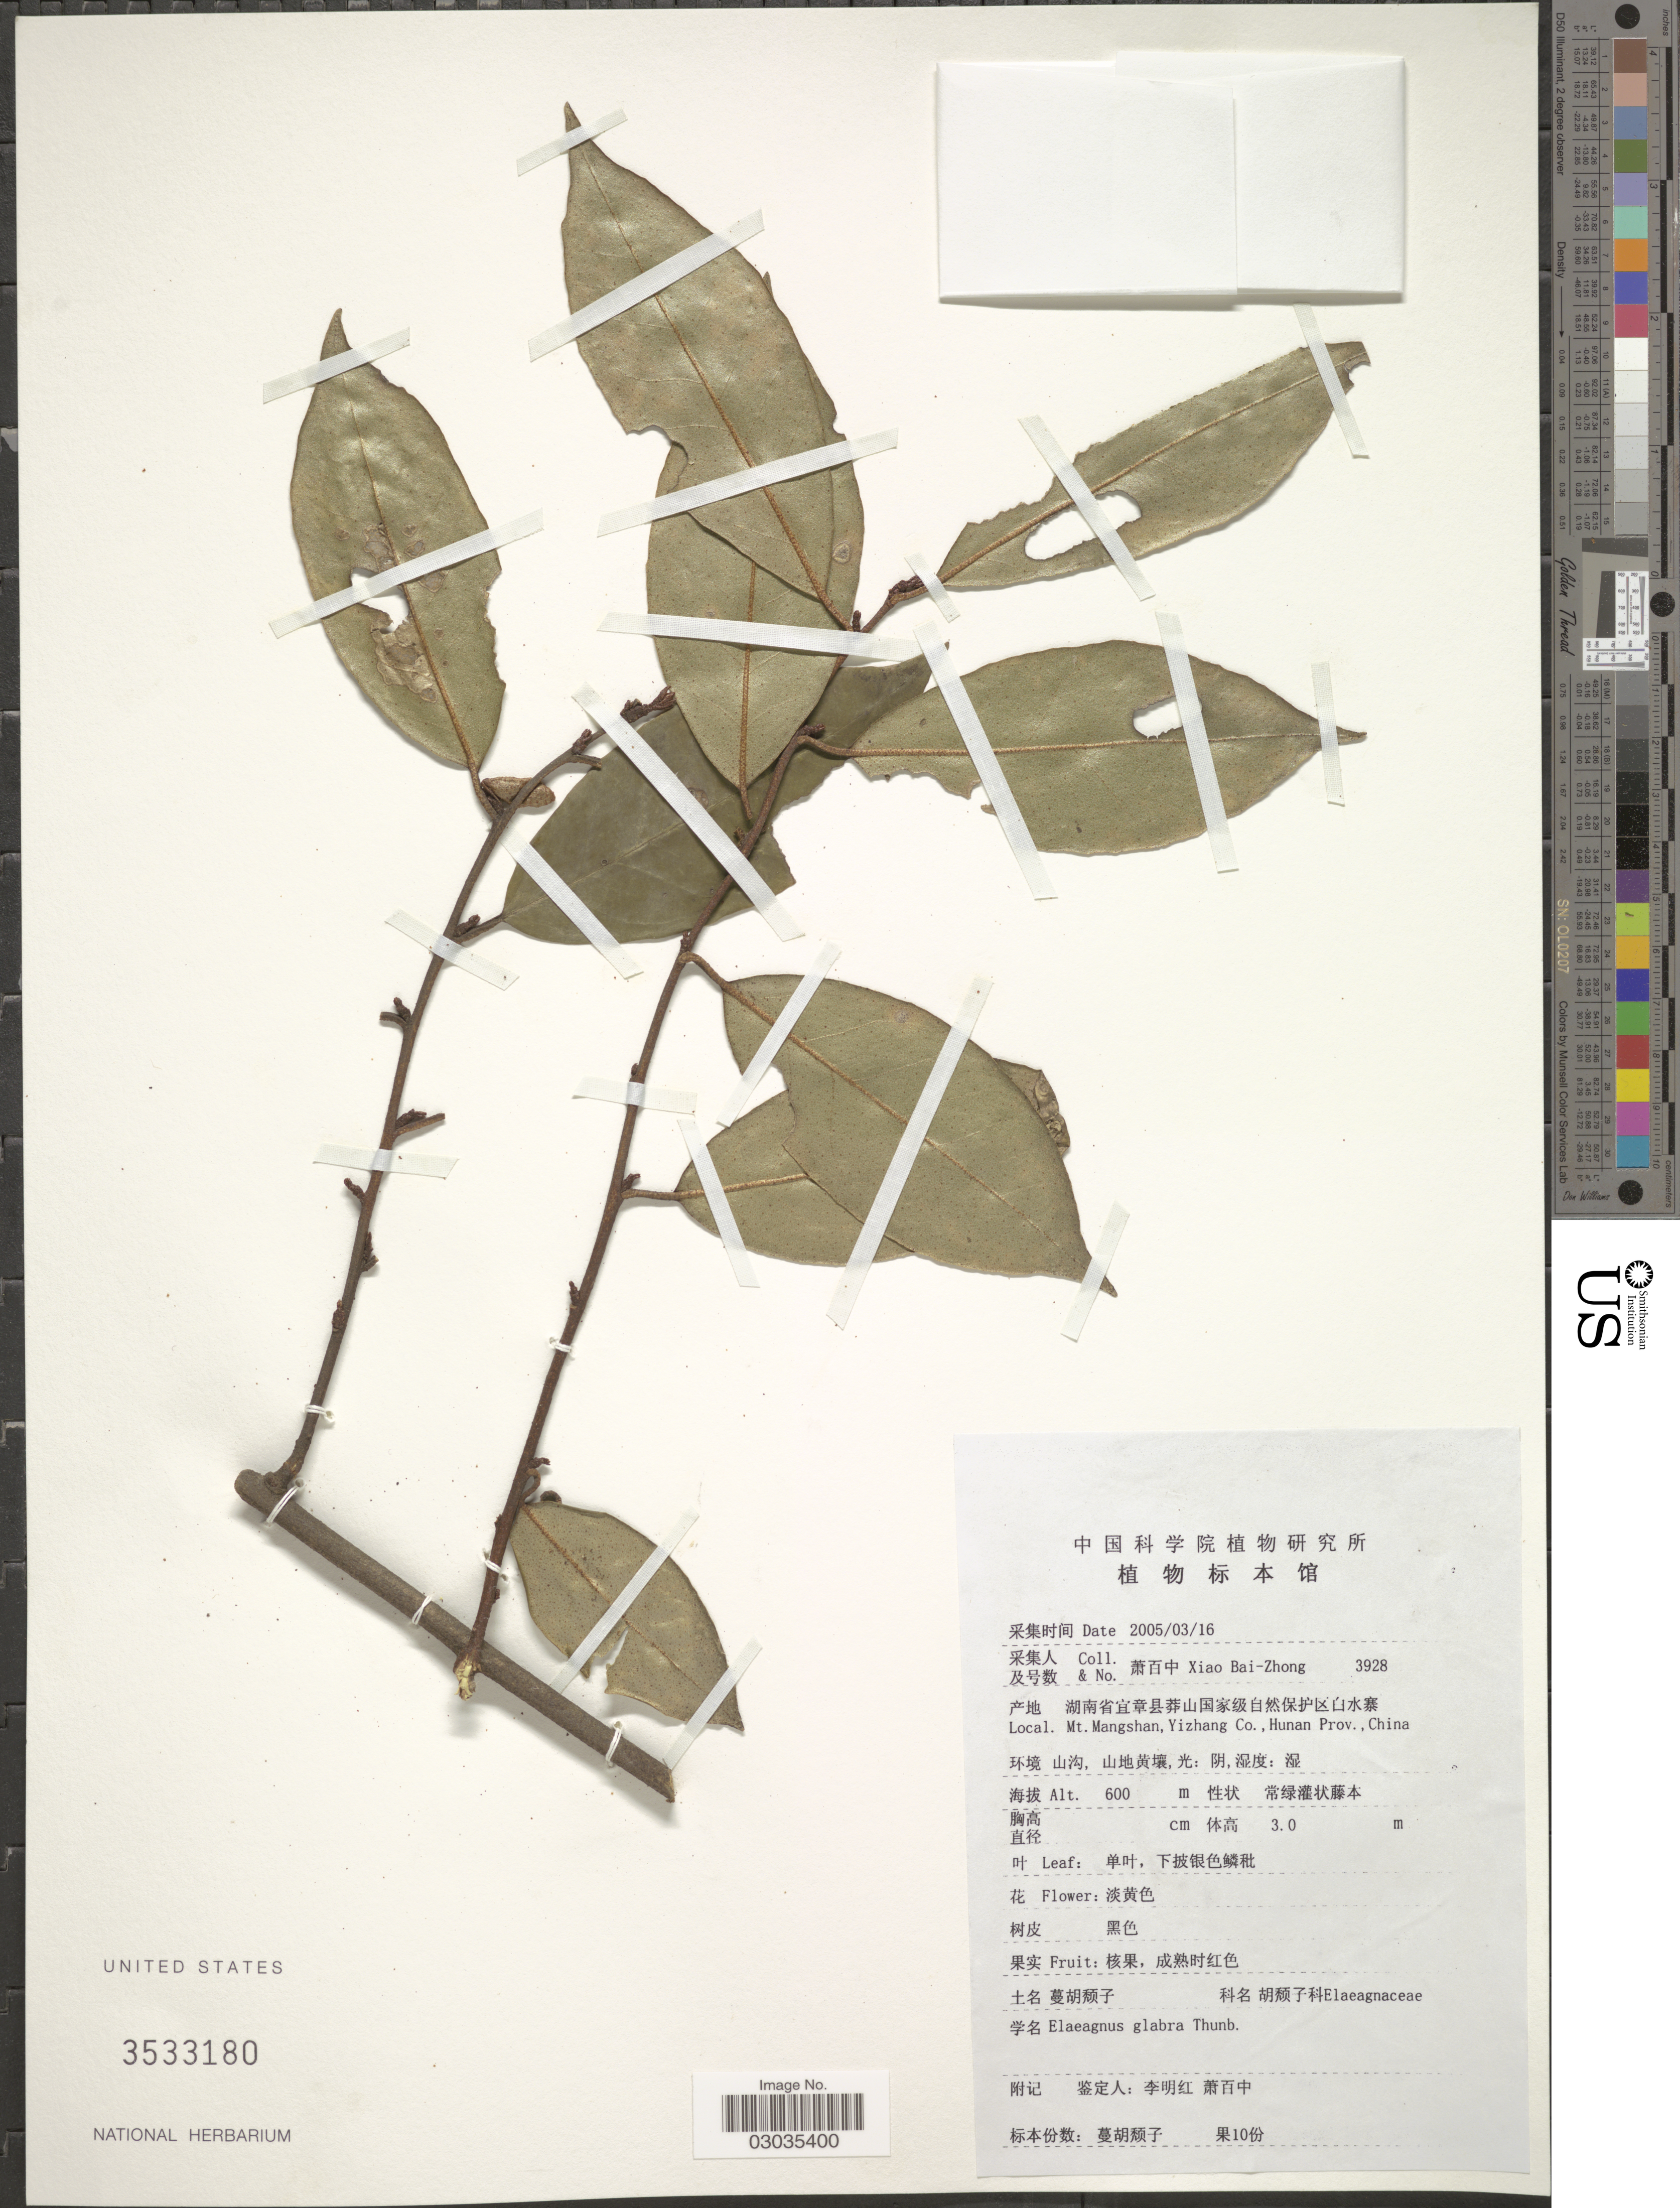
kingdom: Plantae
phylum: Tracheophyta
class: Magnoliopsida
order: Rosales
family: Elaeagnaceae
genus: Elaeagnus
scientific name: Elaeagnus glabra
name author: Thunb.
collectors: B. Z. Xiao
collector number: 3928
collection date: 2005-03-16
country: China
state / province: Hunan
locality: Mt. Mangshan, Yizhang Co.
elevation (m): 600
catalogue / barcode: US 3533180